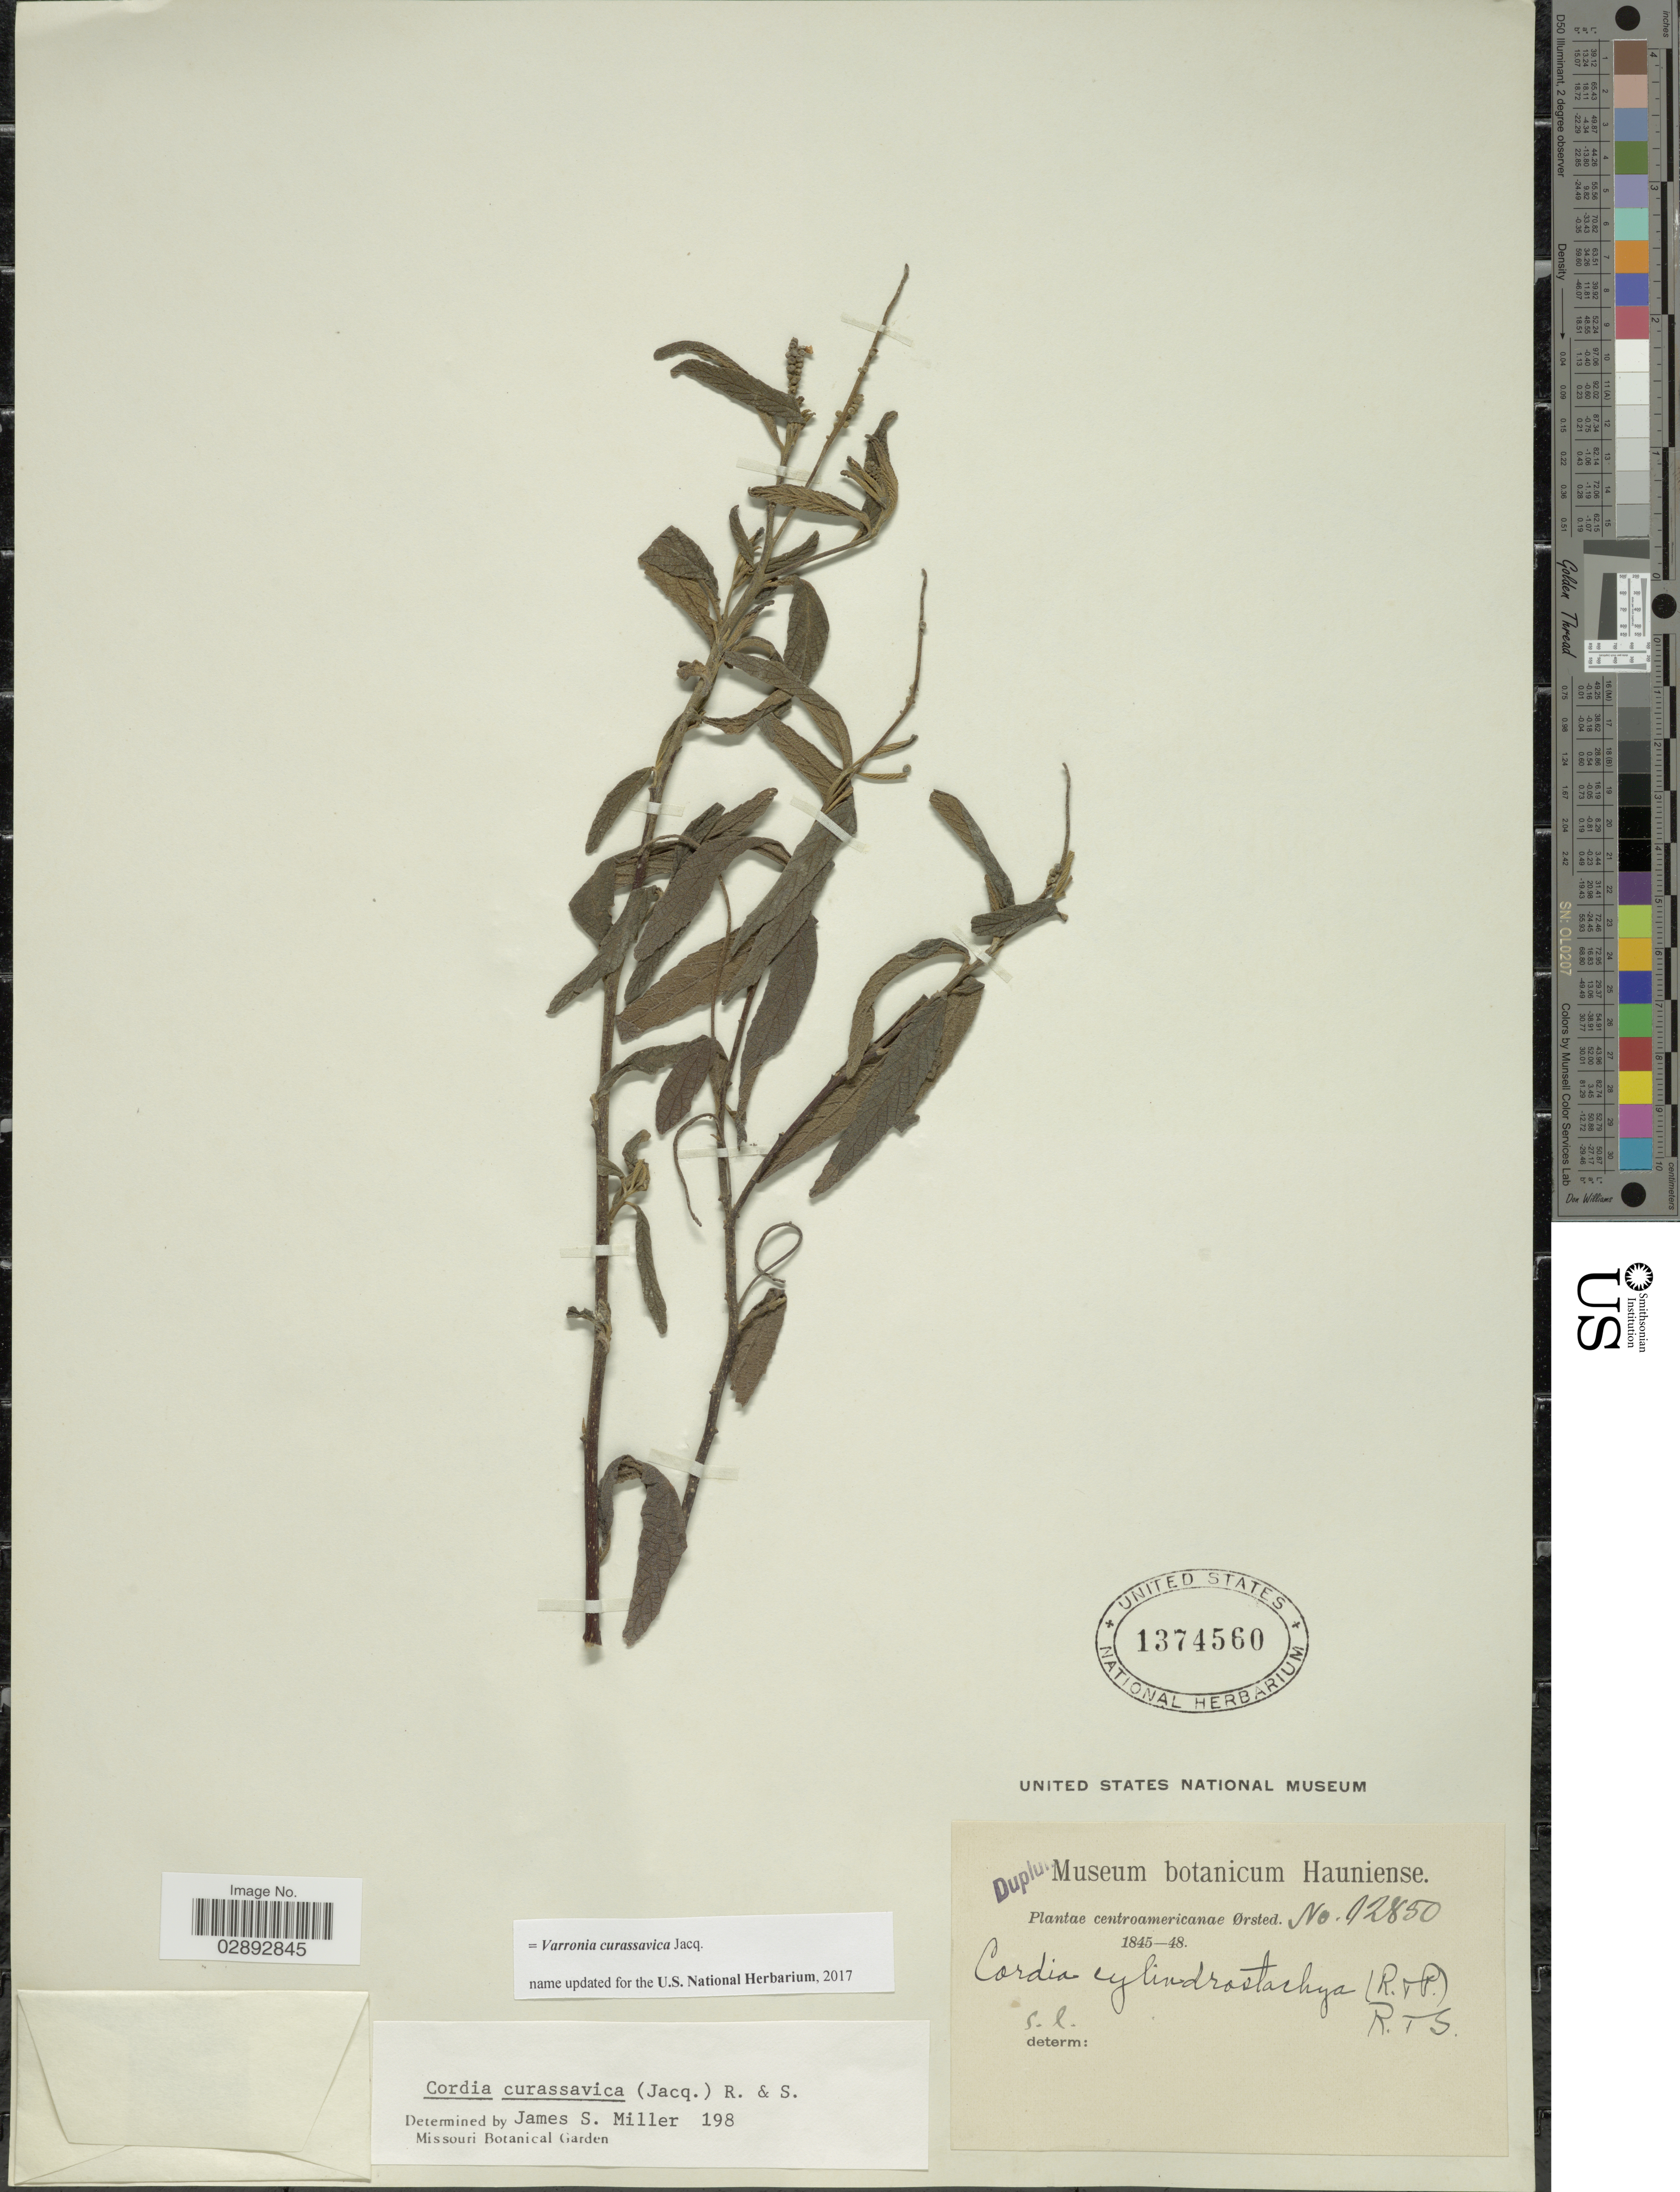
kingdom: Plantae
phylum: Tracheophyta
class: Magnoliopsida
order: Boraginales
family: Cordiaceae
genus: Varronia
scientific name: Varronia curassavica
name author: Jacq.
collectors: Ørsted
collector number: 12850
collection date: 1845/1848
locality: Centroamericanae.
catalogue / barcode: US 1374560